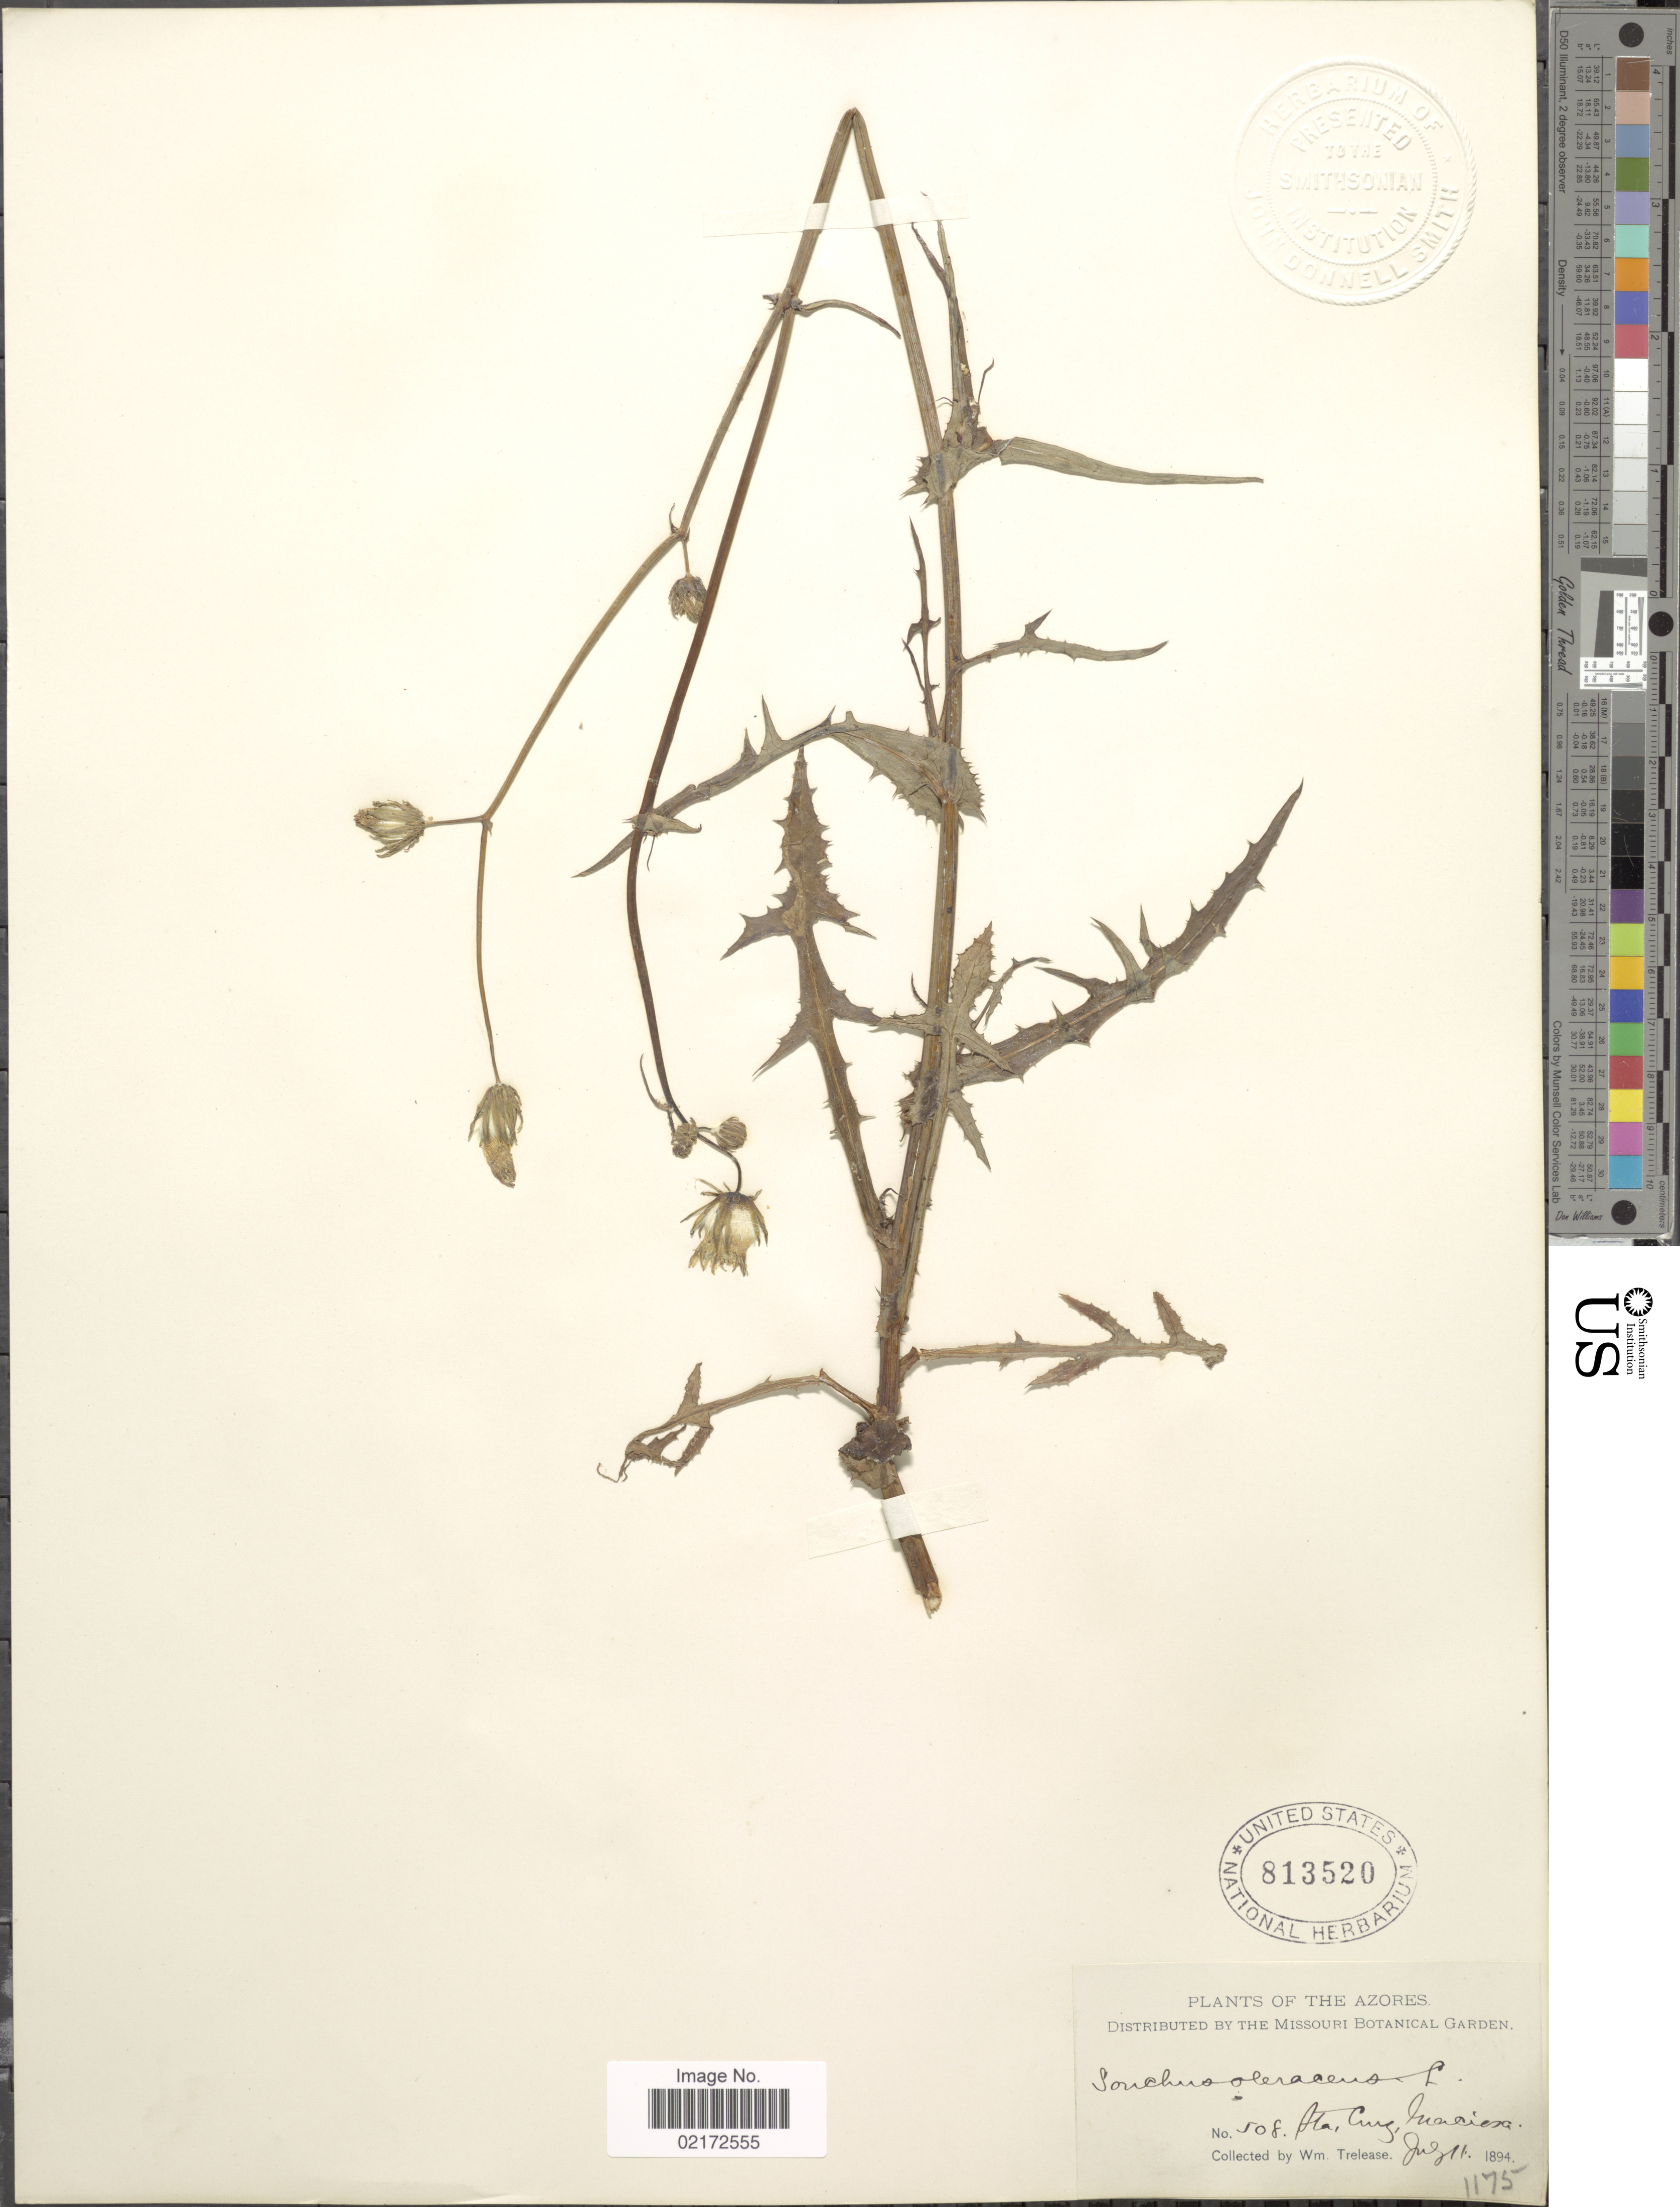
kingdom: Plantae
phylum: Tracheophyta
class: Magnoliopsida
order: Asterales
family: Asteraceae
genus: Sonchus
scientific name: Sonchus oleraceus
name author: L.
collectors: W. Trelease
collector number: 508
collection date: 1894-07-11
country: Portugal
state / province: Azores (Aut. Reg.)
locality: Azores. Sta. Cruz, Juaciena [interpreted].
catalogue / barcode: US 813520